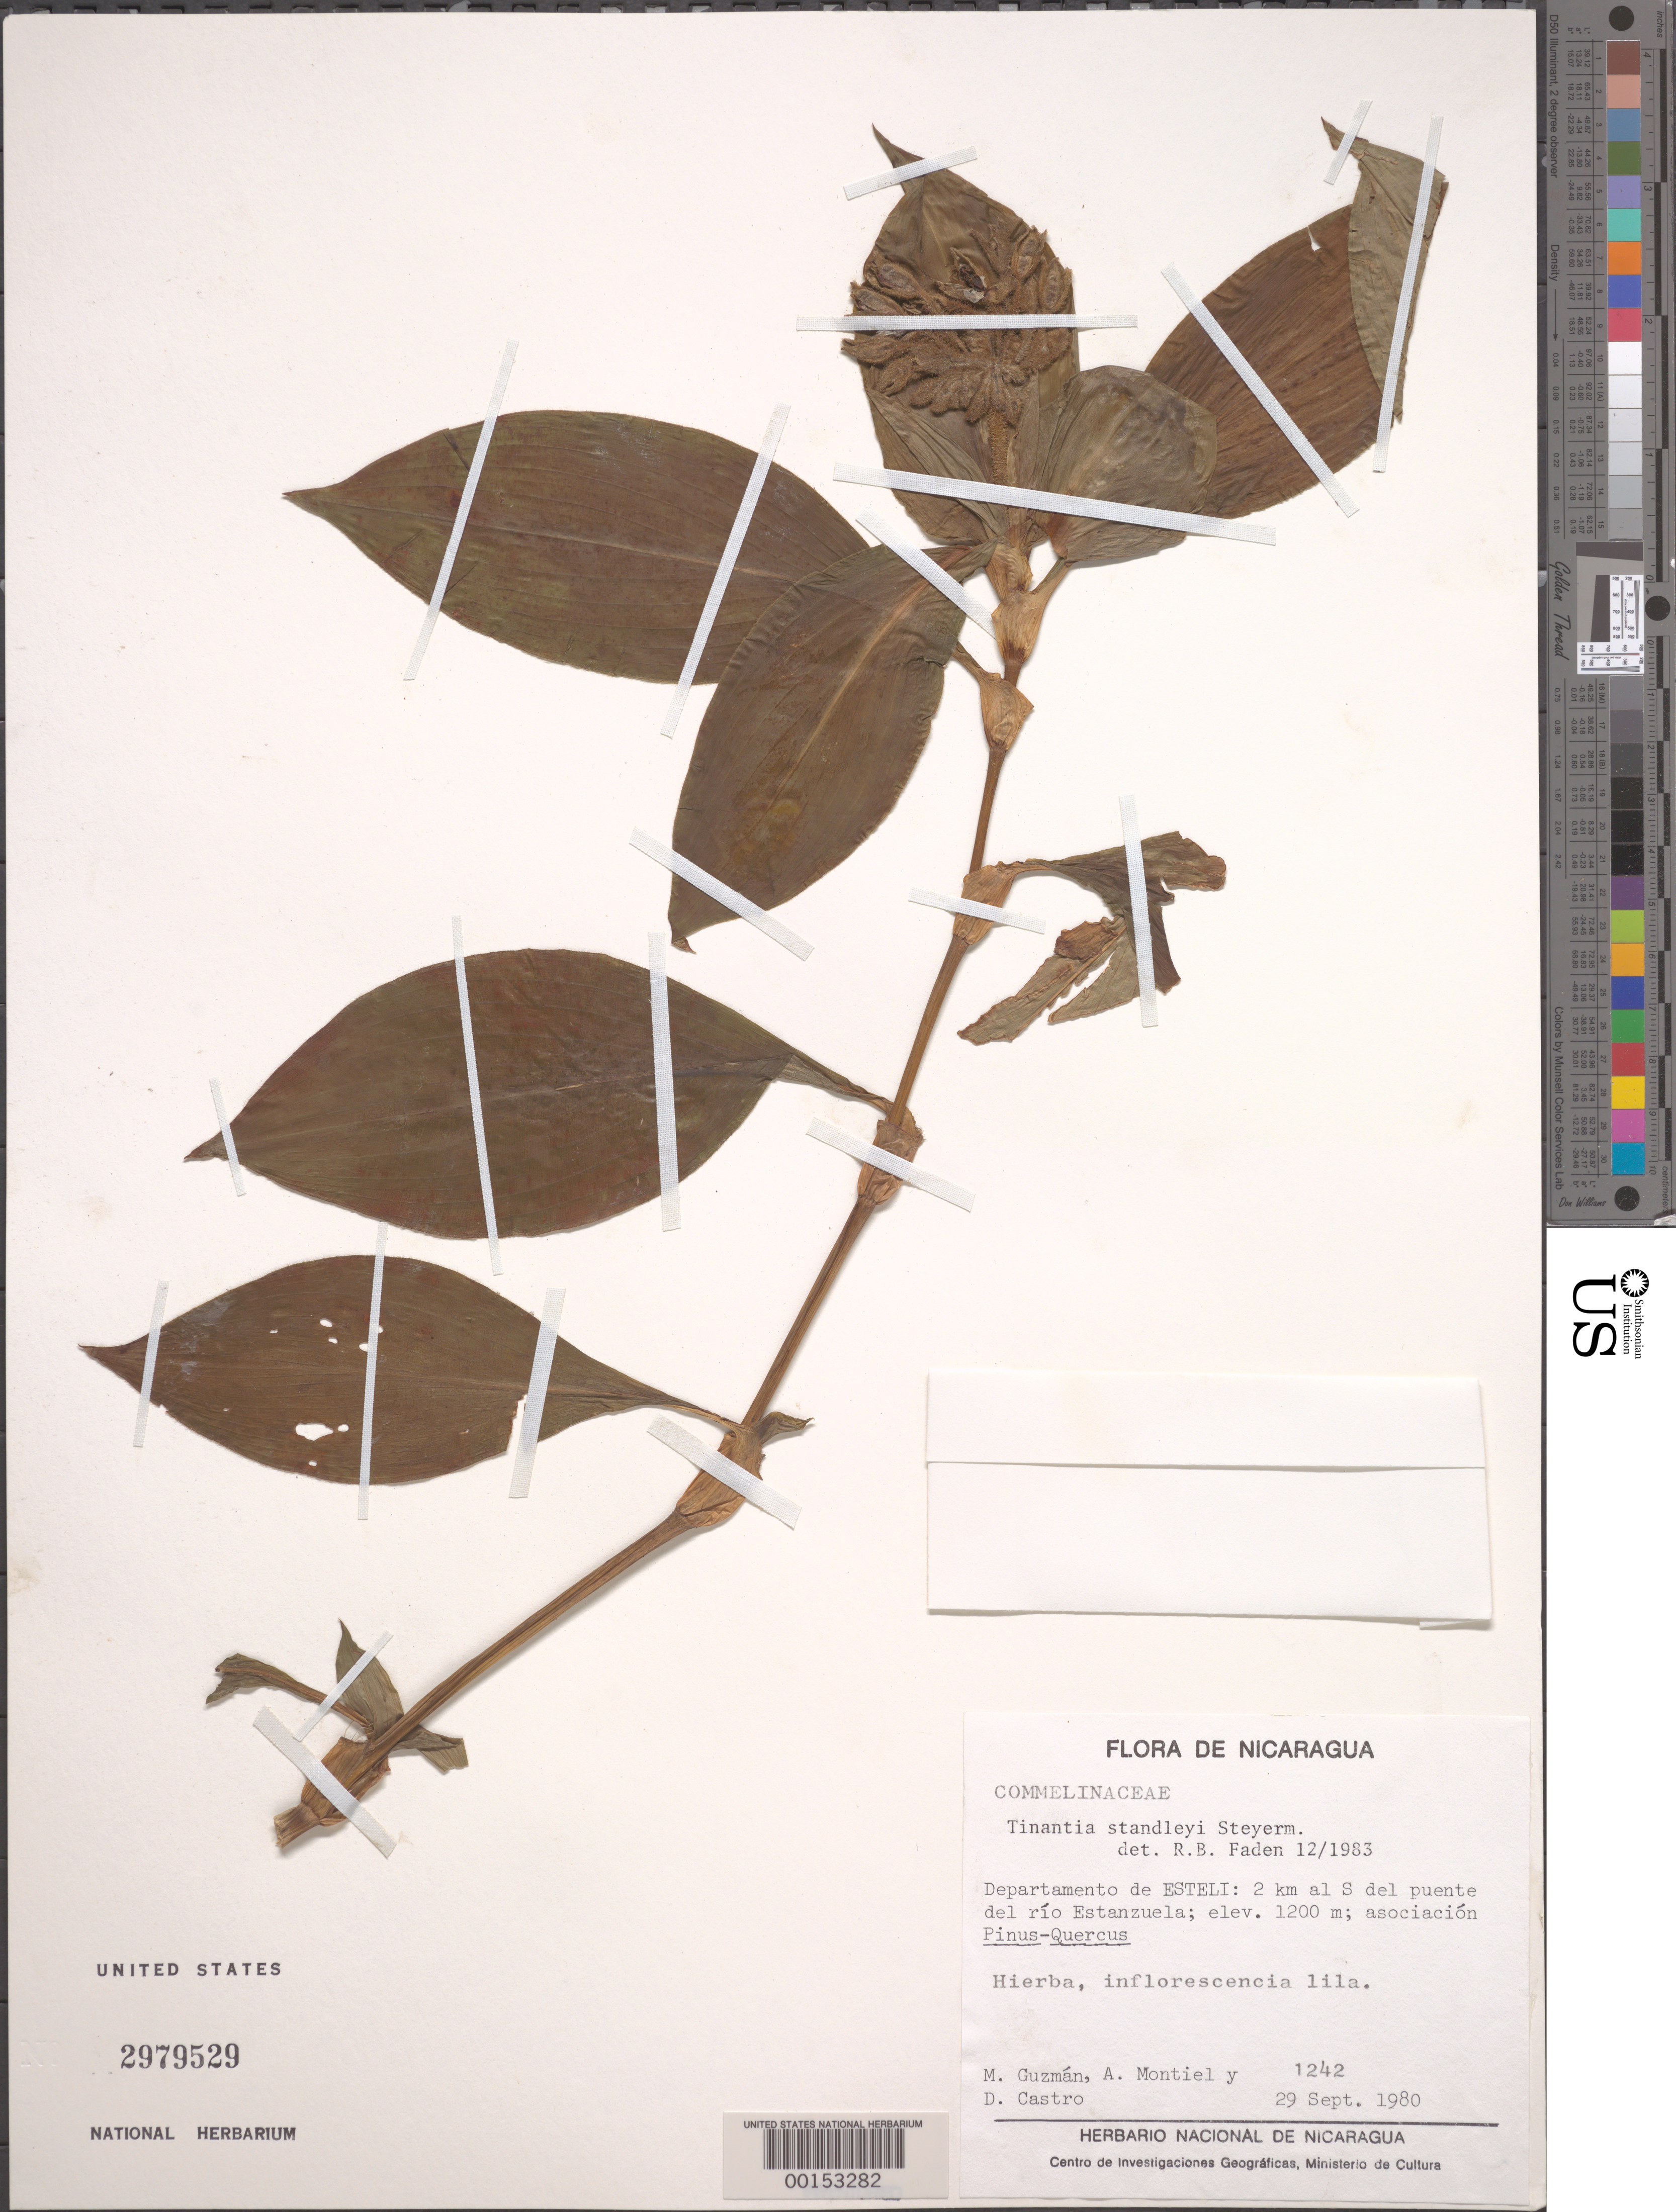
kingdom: Plantae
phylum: Tracheophyta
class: Liliopsida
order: Commelinales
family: Commelinaceae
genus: Tinantia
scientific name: Tinantia standleyi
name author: Steyerm.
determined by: Faden, Robert B., (US), Smithsonian Institution - National Museum of Natural History (UNITED STATES)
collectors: M. Guzman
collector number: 1242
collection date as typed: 29 Sep 1980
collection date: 1980-09-29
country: Nicaragua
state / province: Estelí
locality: S of rio estanzuela bridge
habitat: Pinus-quercus forest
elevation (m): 1200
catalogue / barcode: US 2979529